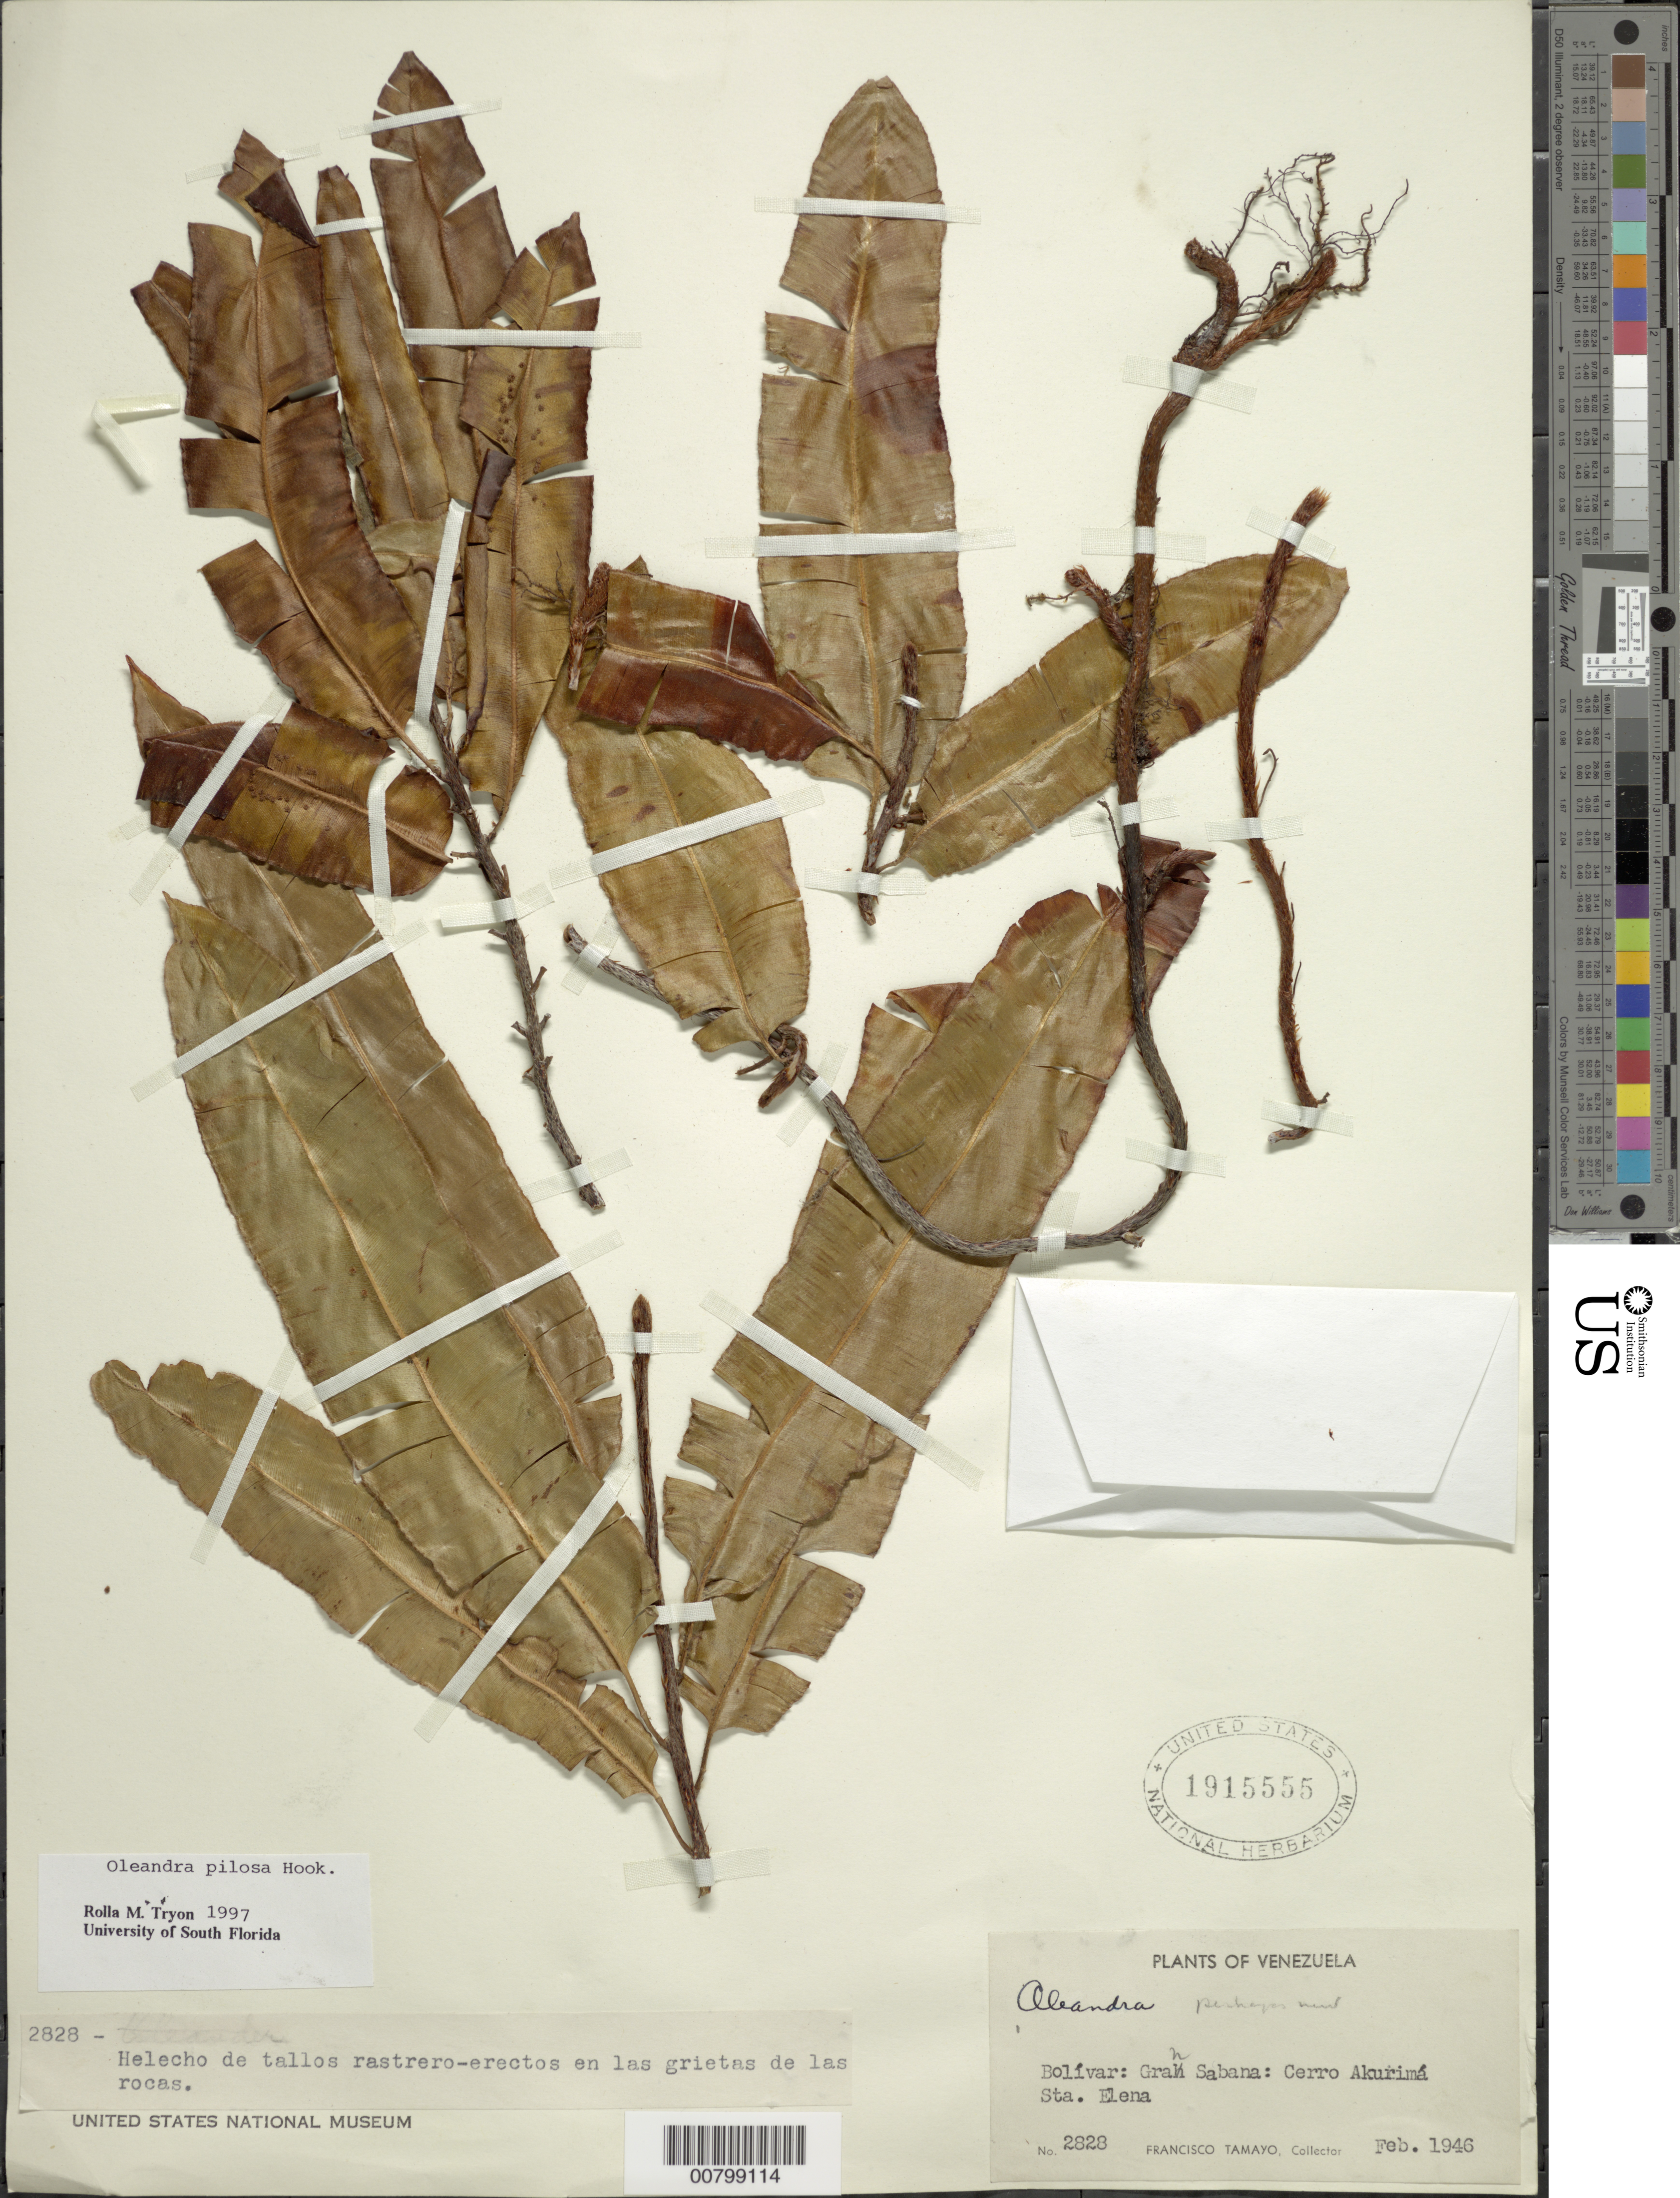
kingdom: Plantae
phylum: Tracheophyta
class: Polypodiopsida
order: Polypodiales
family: Oleandraceae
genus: Oleandra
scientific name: Oleandra pilosa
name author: Hook.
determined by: Tryon, Rolla M., Jr.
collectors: F. Tamayo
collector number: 2828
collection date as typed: Feb-46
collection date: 1946-02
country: Venezuela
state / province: Bolívar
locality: Gran Sabana, Sta. Elena, Cerro de Acurimá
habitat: Las grietas de las rocas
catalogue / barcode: US 1915555